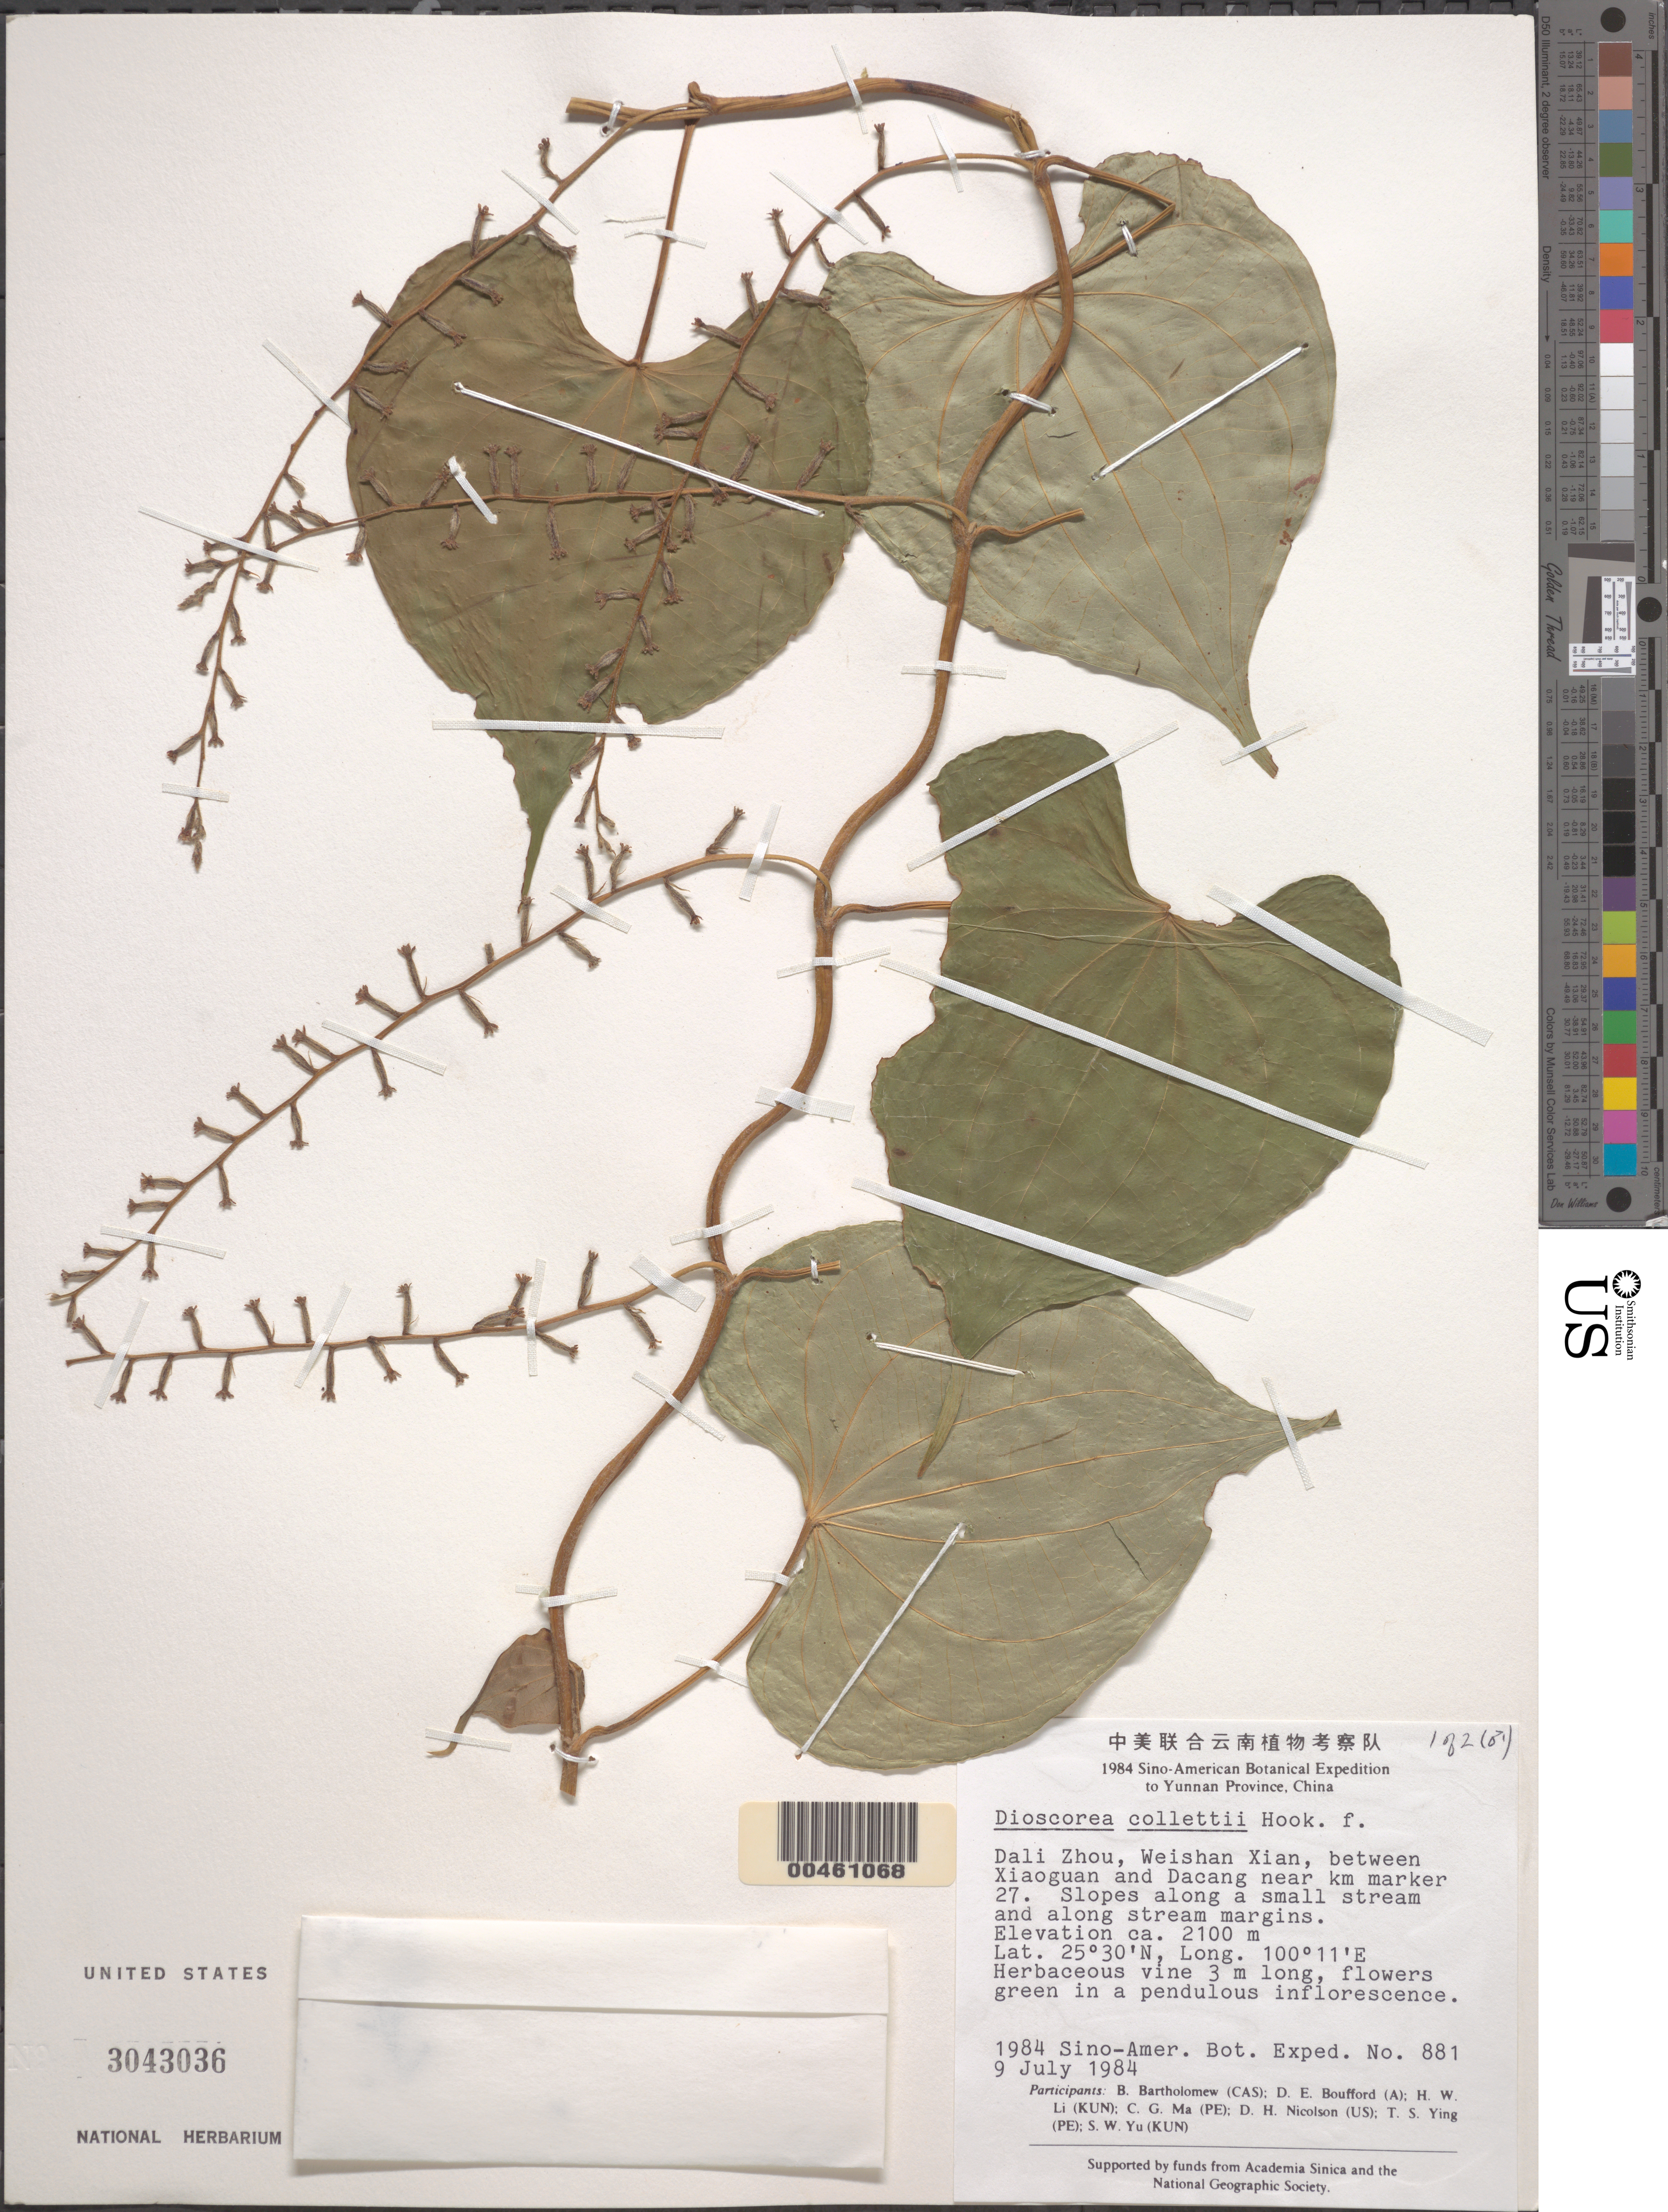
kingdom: Plantae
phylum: Tracheophyta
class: Liliopsida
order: Dioscoreales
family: Dioscoreaceae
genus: Dioscorea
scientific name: Dioscorea collettii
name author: Hook. f.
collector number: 881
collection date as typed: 09 Jul 1984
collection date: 1984-07-09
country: China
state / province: Yunnan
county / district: Dali Bai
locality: Between Xiaoguan and Dacang near km marker 27, Dali Zhou District, Weishan Xian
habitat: Herbaceous vine 3 m long, flowers green in a pendulous inflorescence.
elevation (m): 2100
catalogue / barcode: US 3043036